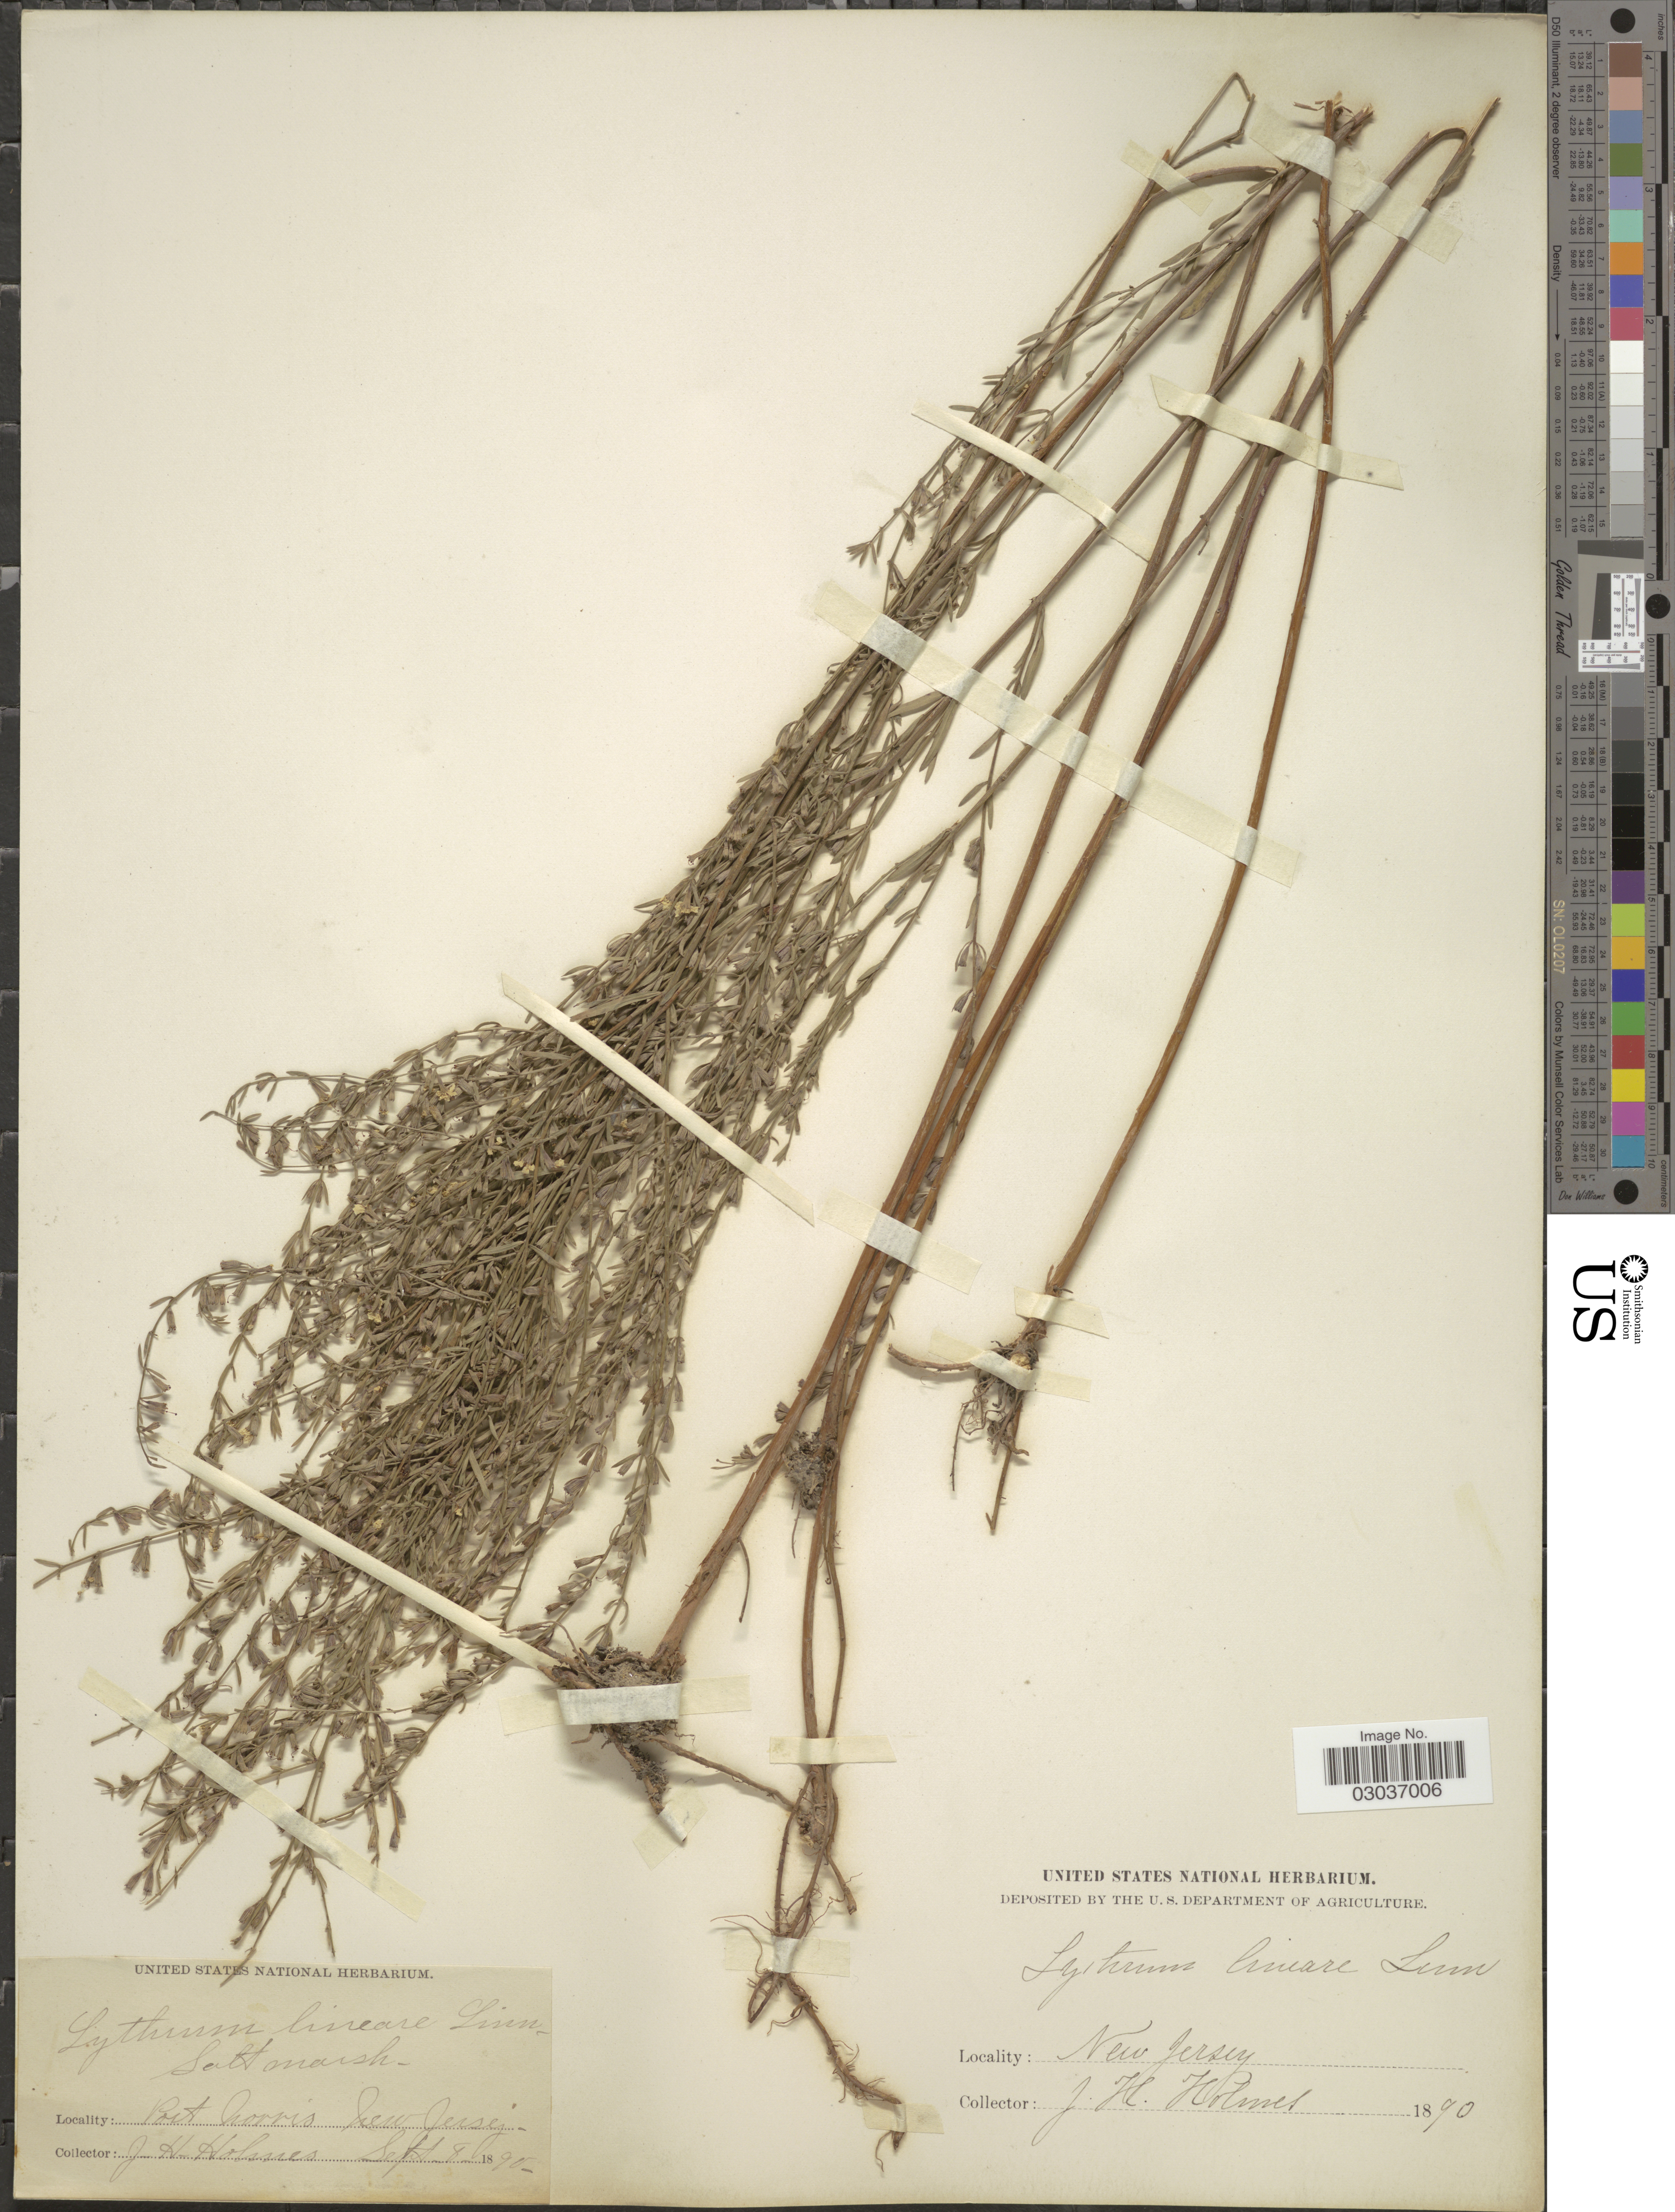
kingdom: Plantae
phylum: Tracheophyta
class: Magnoliopsida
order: Myrtales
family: Lythraceae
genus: Lythrum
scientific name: Lythrum lineare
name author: L.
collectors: J. Holmes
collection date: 1890-09-08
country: United States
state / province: New Jersey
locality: Port Norris.